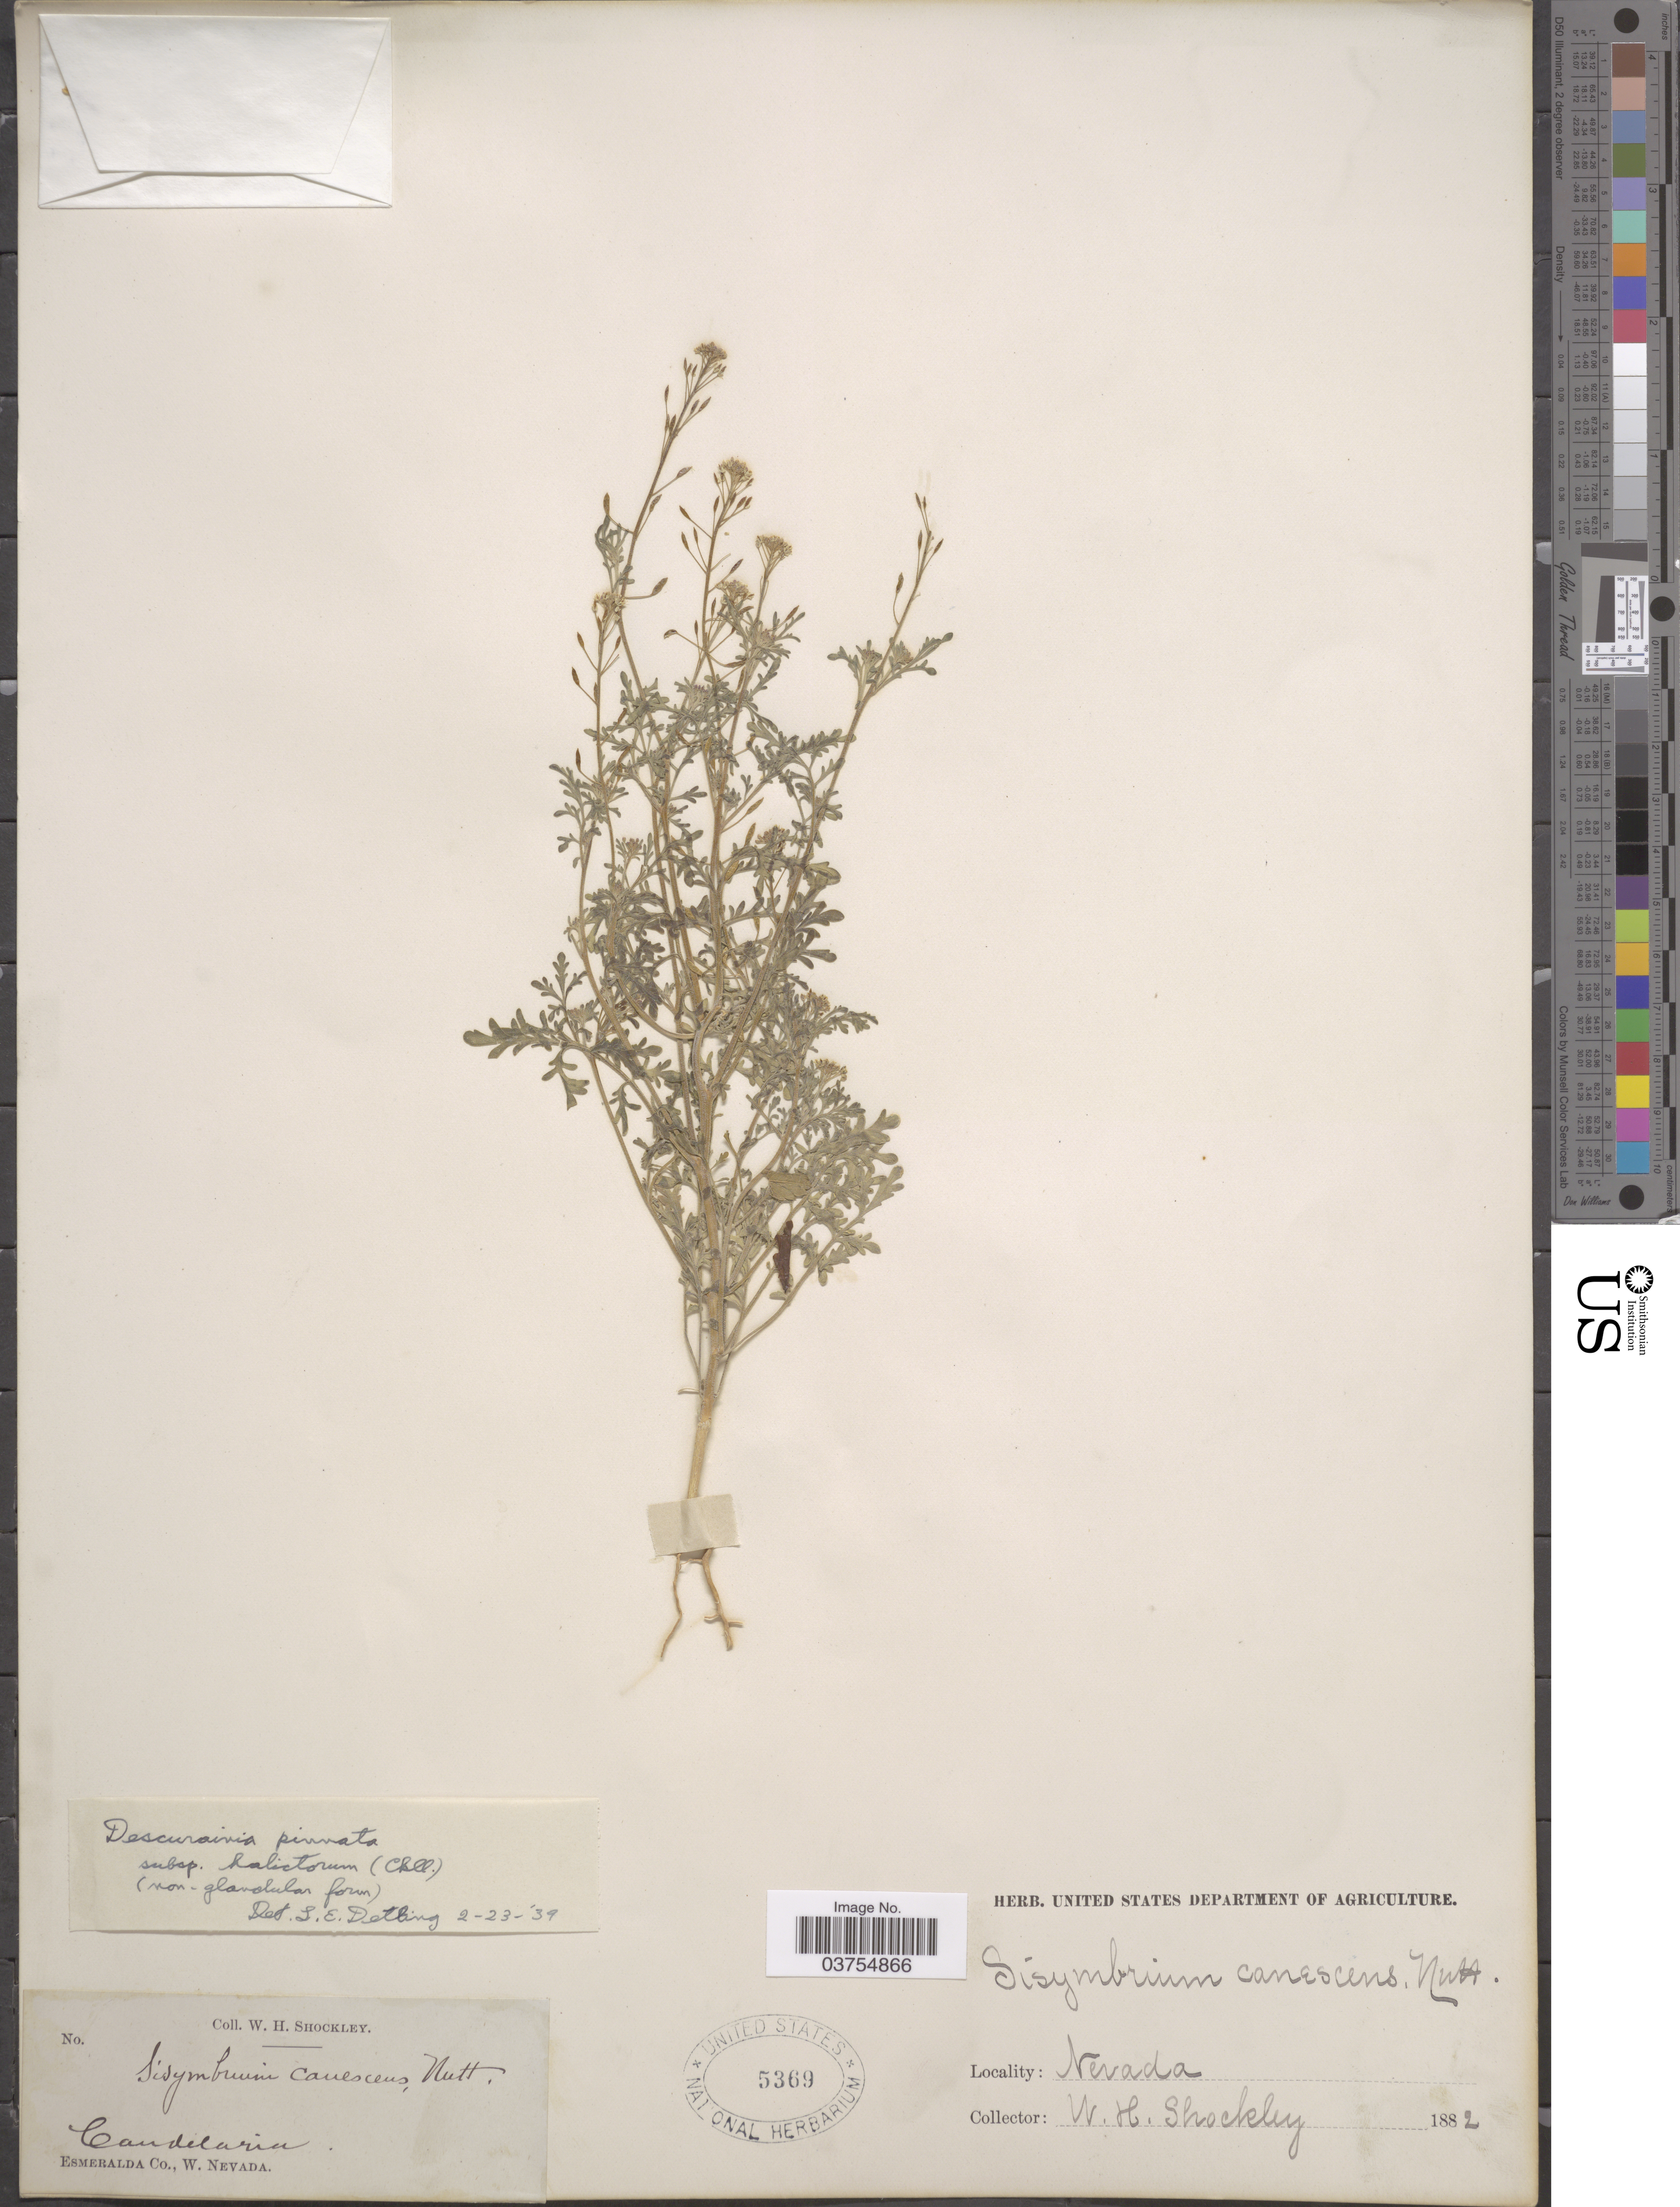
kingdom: Plantae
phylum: Tracheophyta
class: Magnoliopsida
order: Brassicales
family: Brassicaceae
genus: Descurainia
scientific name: Descurainia pinnata subsp. halictorum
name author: (Cockerell) Detling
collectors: W. Shockley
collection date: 1882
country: United States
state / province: Nevada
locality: Candelaria. [unsure placement] Esmeralda Co. W. Nevada.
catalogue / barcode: US 5369